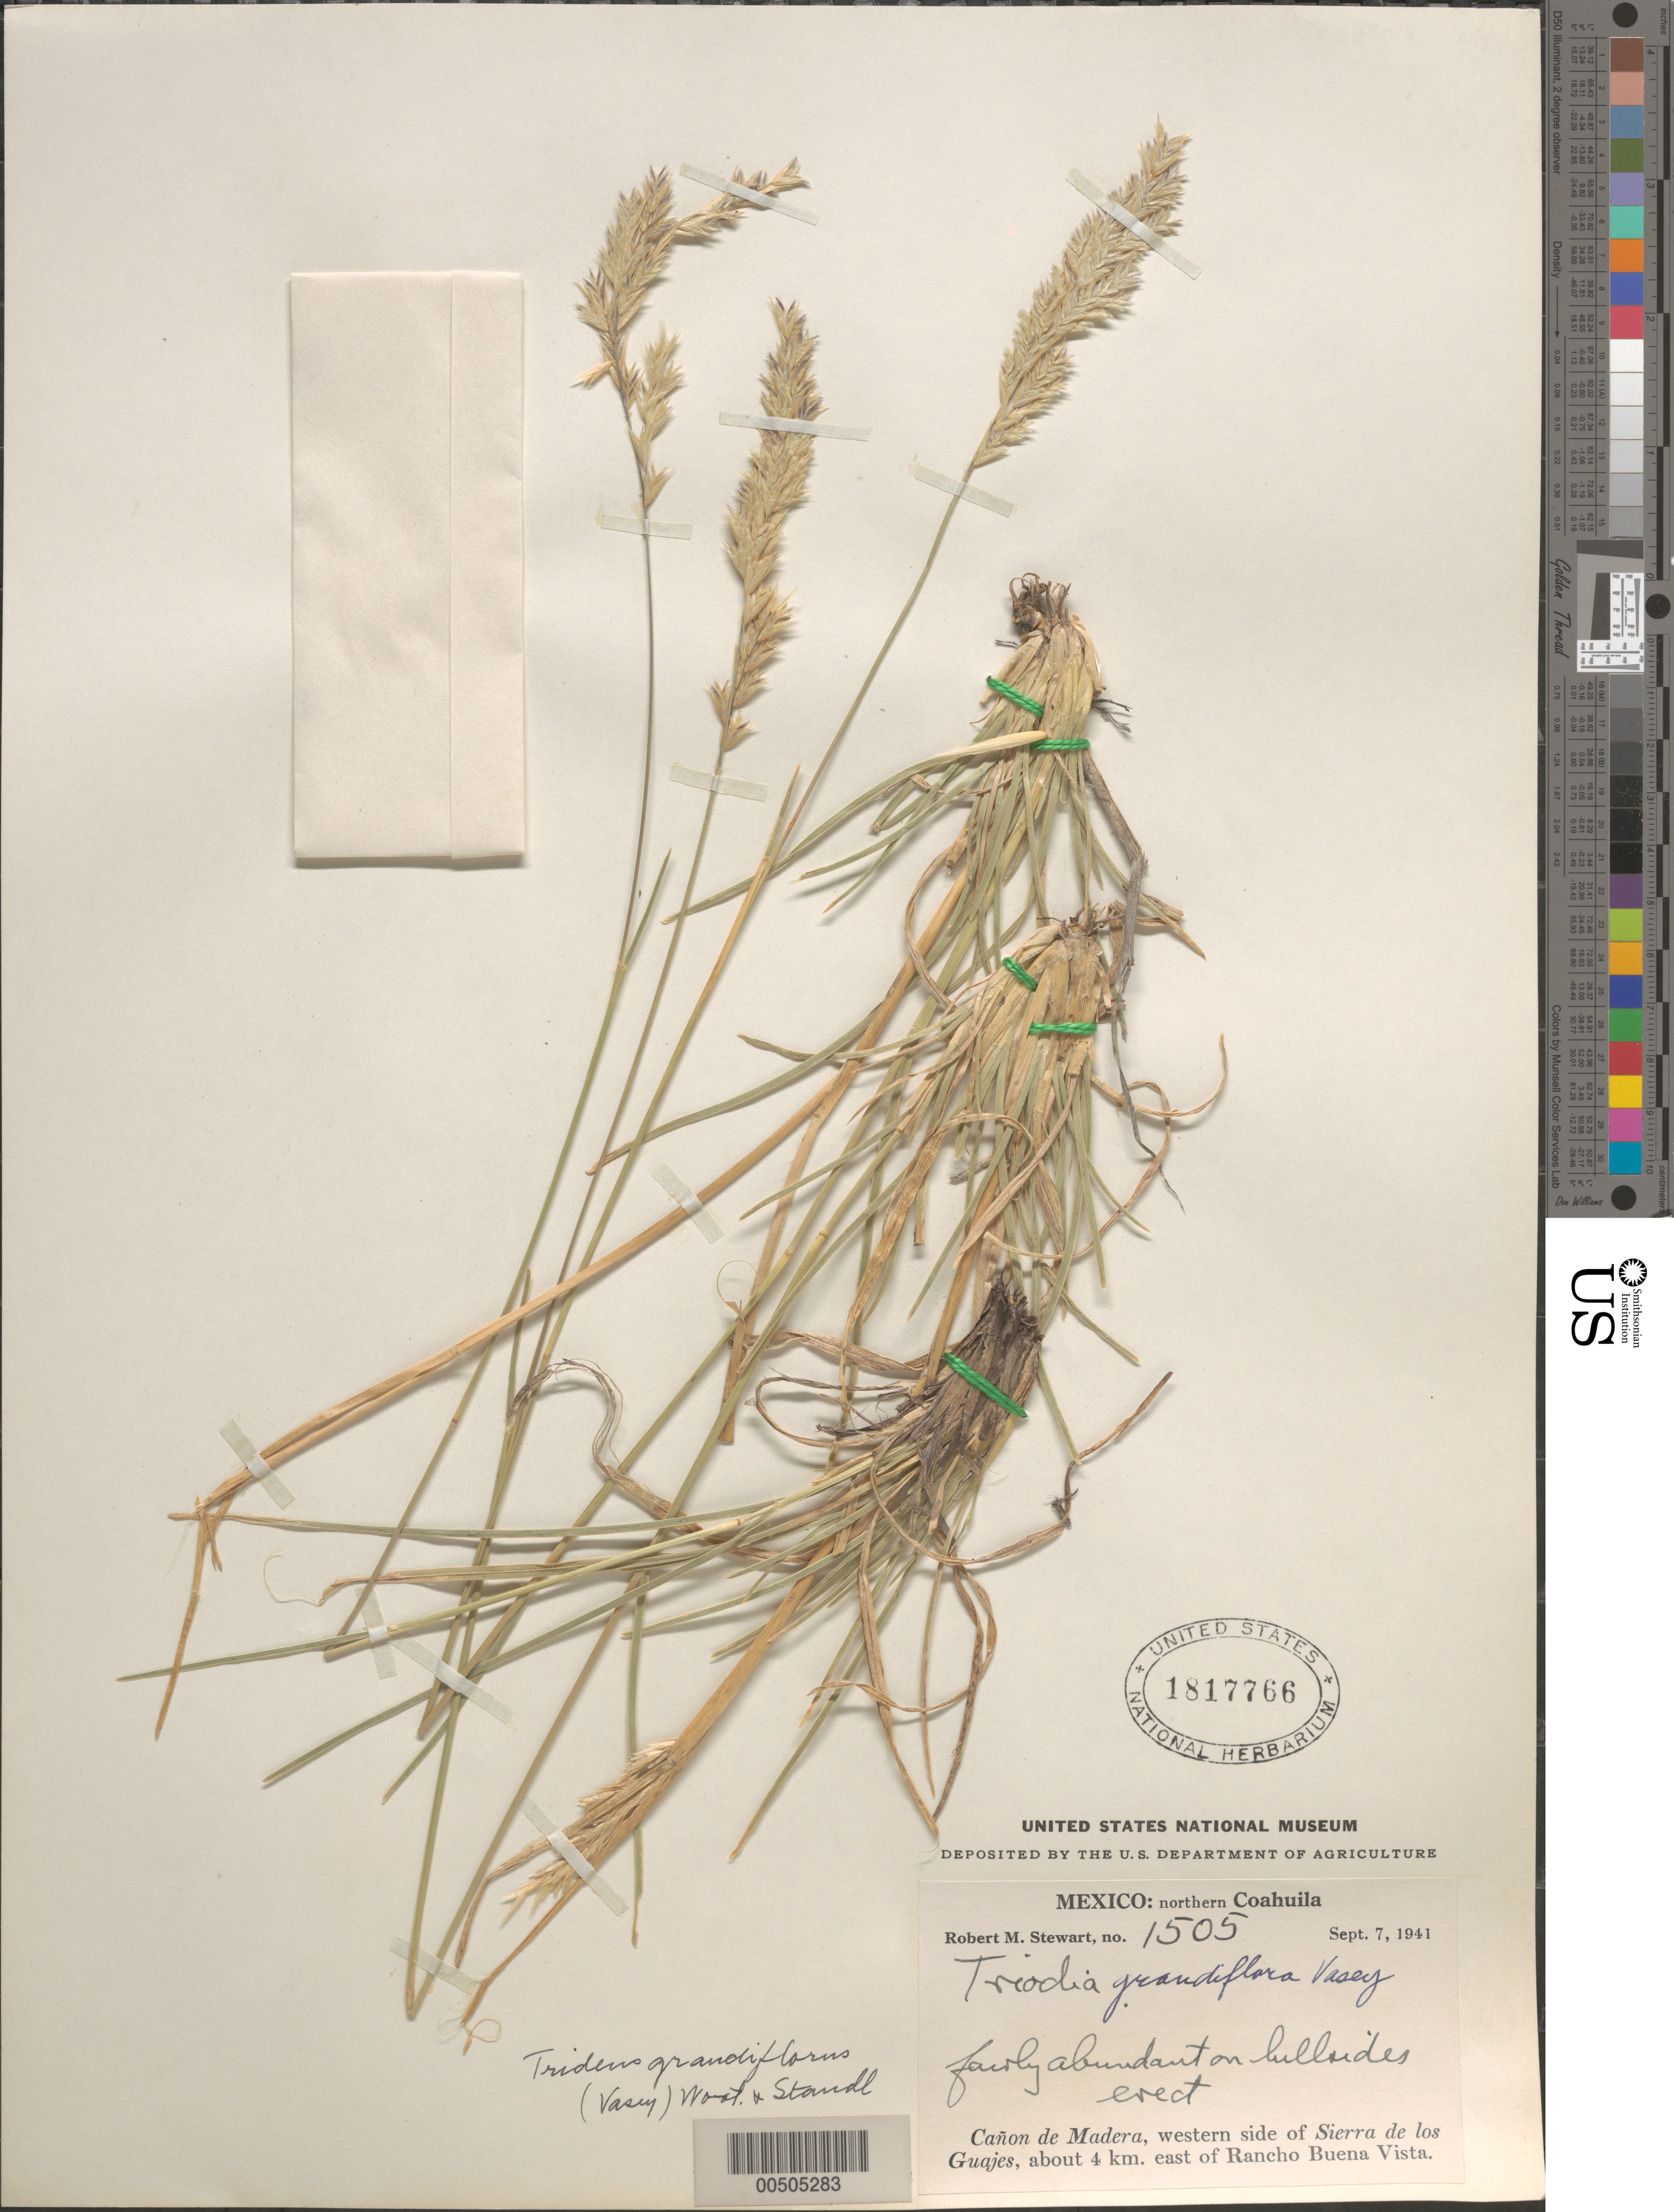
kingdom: Plantae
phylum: Tracheophyta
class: Liliopsida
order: Poales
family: Poaceae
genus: Erioneuron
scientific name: Erioneuron grandiflorum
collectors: R. M. Stewart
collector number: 1505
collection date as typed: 7 Sep 1941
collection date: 1941-09-07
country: Mexico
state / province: Coahuila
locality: N Coahuila, Cañon de Madera, W side of Sierra de los Guajes, about 4 km E of Rancho Buena Vista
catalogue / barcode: US 1817766